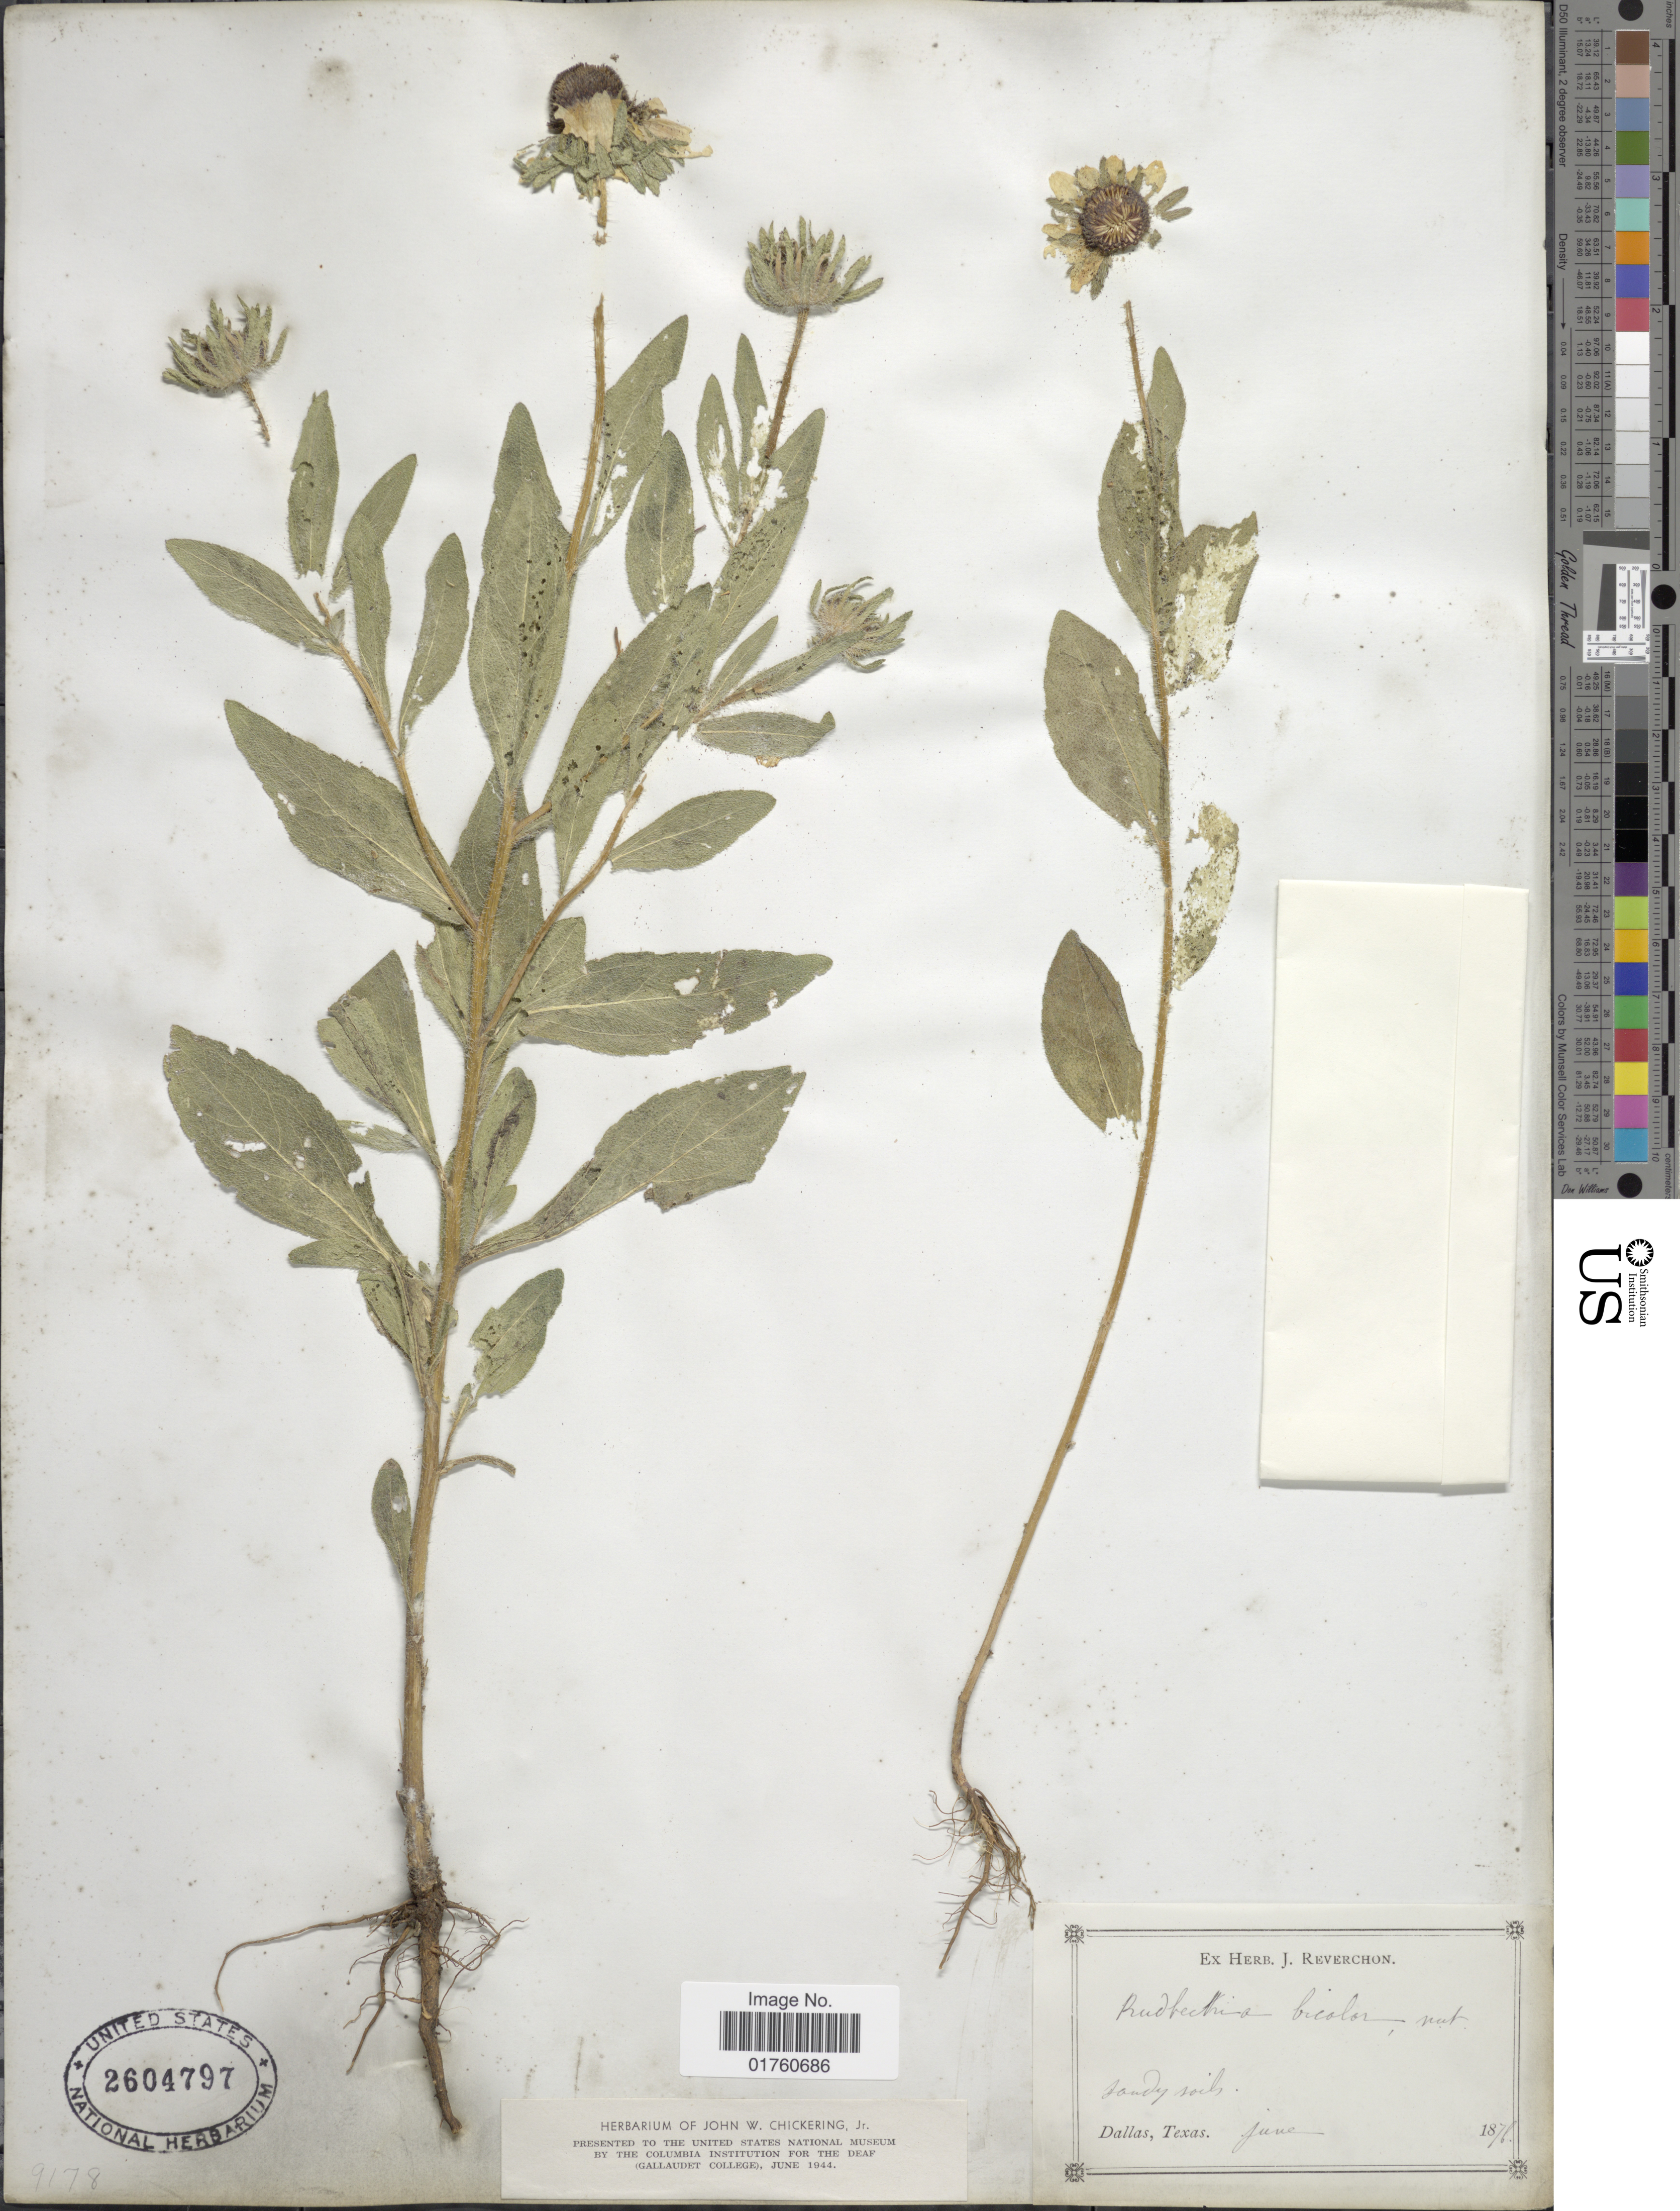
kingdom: Plantae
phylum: Tracheophyta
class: Magnoliopsida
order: Asterales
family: Asteraceae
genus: Rudbeckia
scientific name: Rudbeckia bicolor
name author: Nutt.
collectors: ex herb. J. Reverchon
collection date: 1876-06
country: United States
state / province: Texas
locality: Sandy soils, Dallas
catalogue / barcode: US 2604797